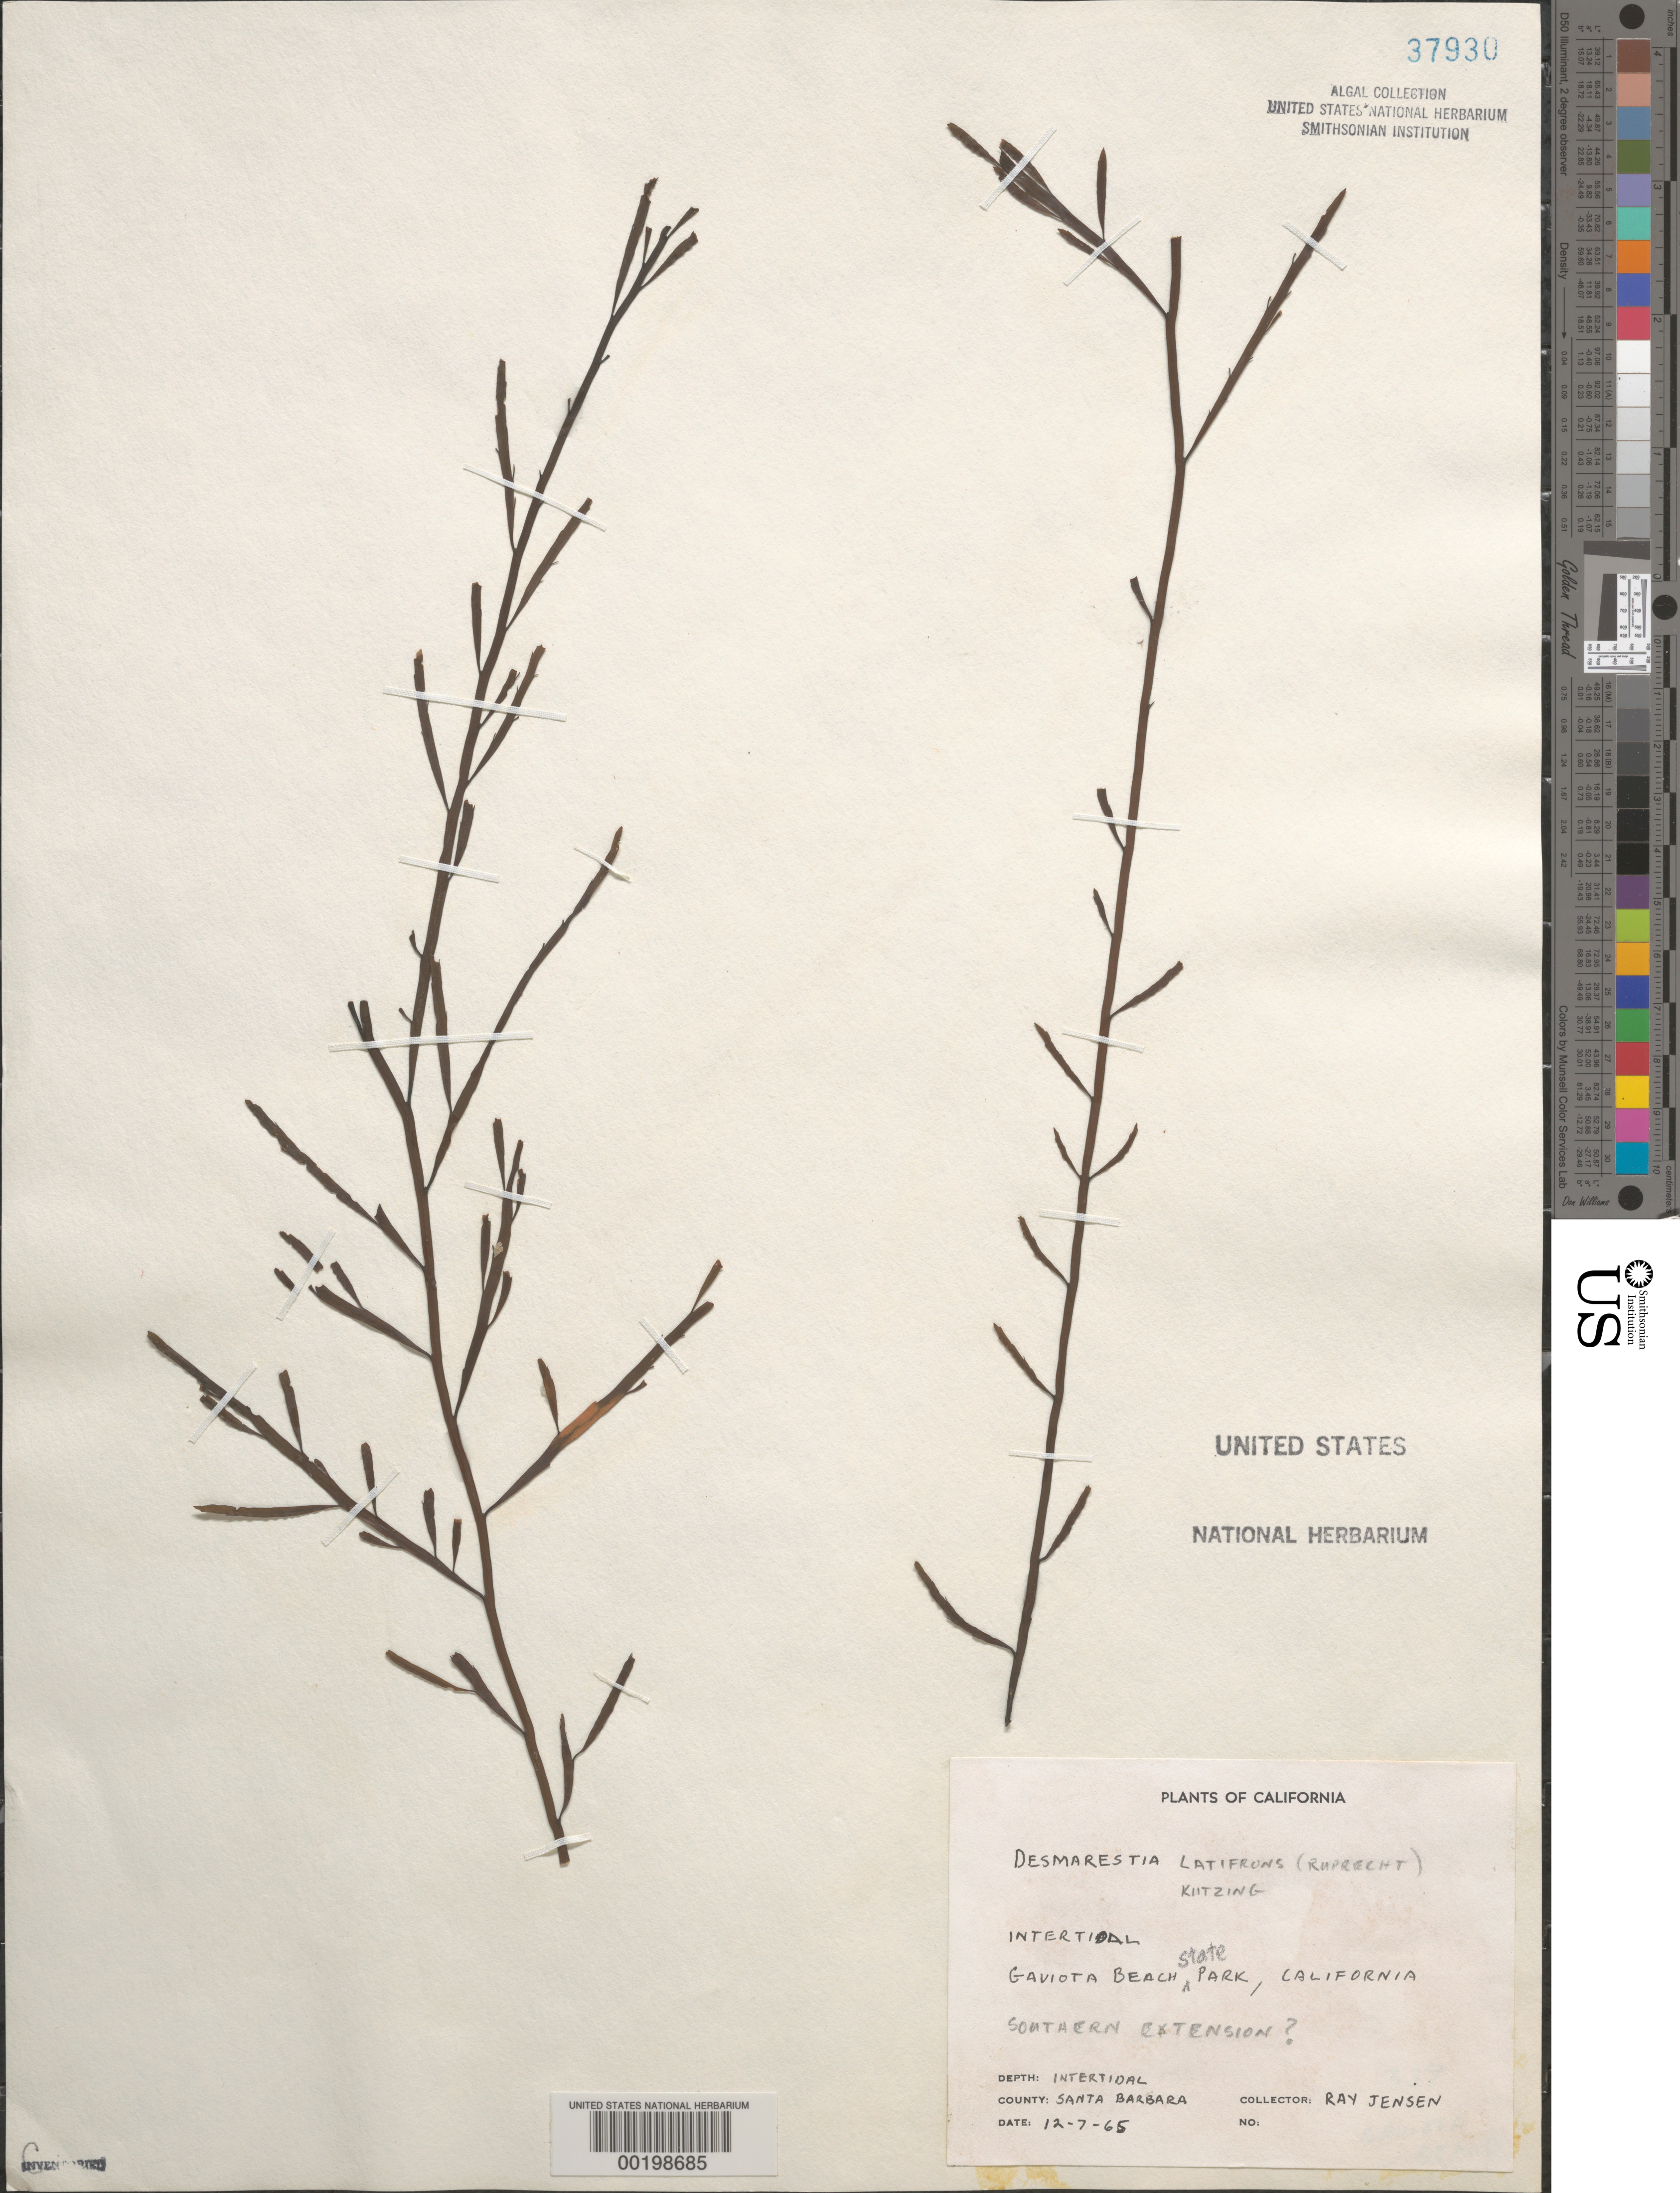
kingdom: Chromista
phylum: Ochrophyta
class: Phaeophyceae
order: Desmarestiales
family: Desmarestiaceae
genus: Desmarestia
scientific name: Desmarestia latifrons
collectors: R. Jensen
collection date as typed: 07 Dec 1965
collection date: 1965-12-07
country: United States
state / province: California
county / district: Santa Barbara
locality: Gaviota Beach State Park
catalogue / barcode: US 37930